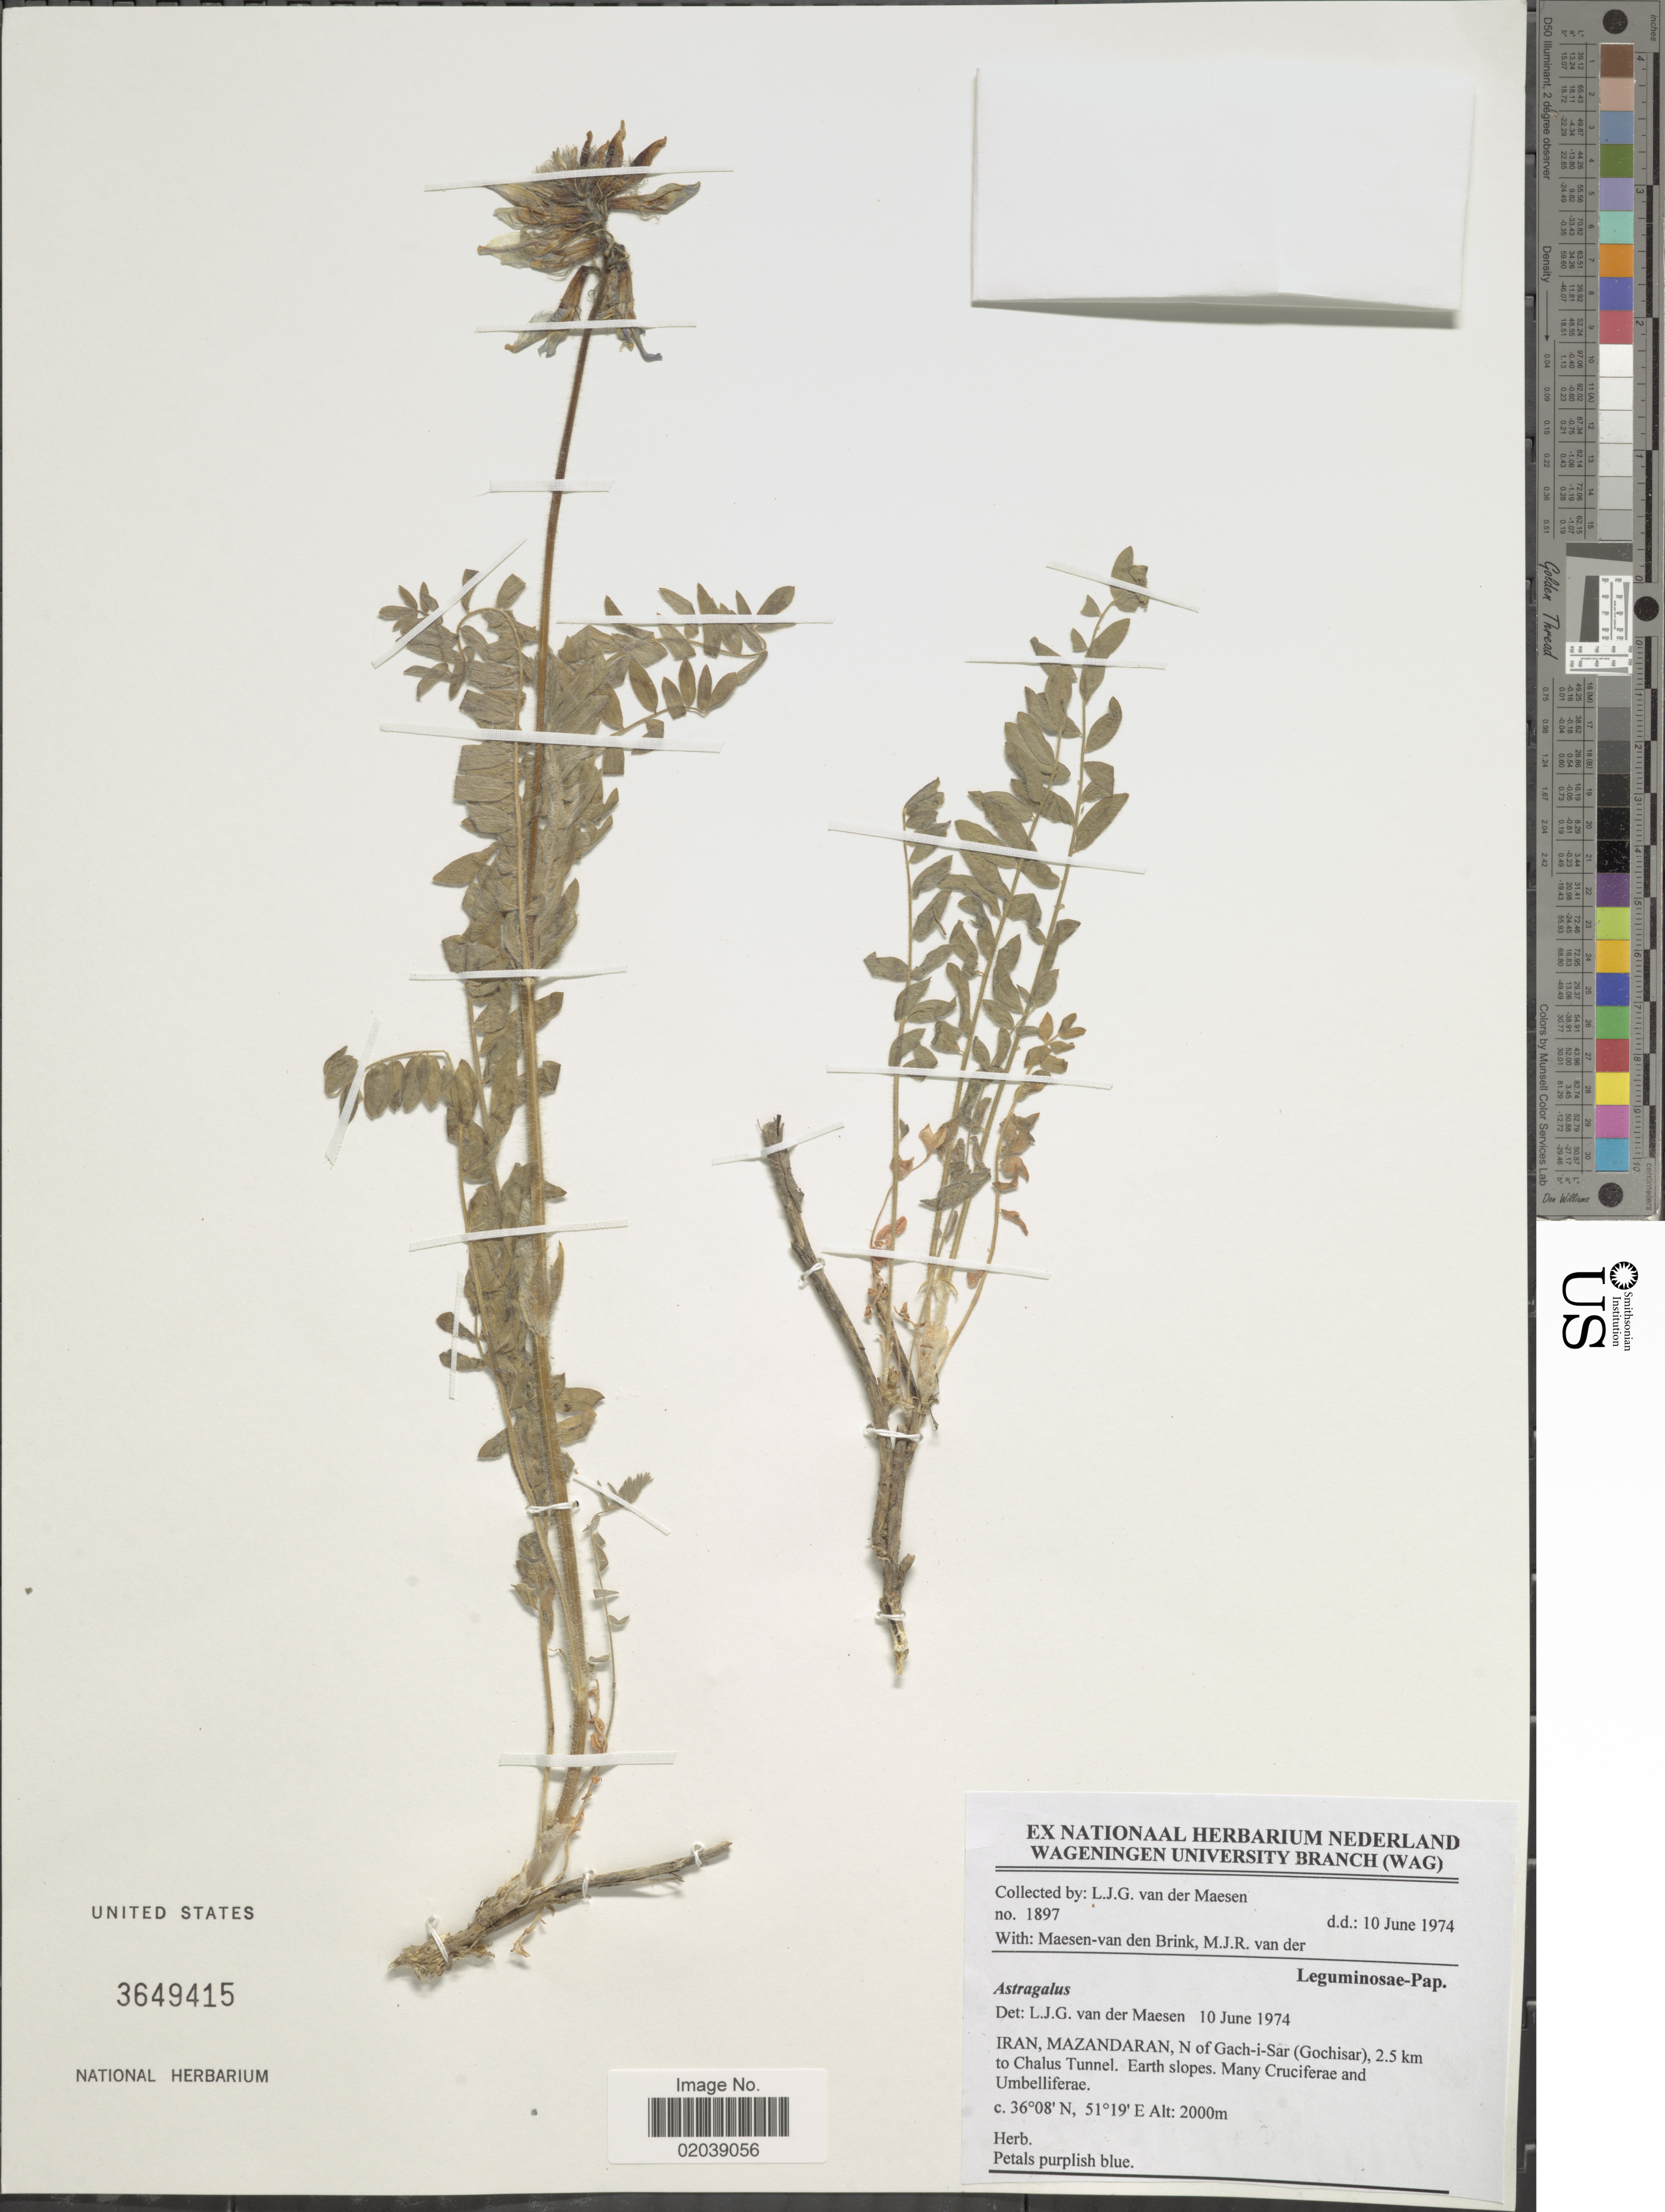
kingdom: Plantae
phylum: Tracheophyta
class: Magnoliopsida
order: Fabales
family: Fabaceae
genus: Astragalus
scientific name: Astragalus sp.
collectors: L. van der Maesen & v. M. J. R.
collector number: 1897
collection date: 1974-06-10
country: Iran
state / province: Mazandaran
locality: Iran, Mazandaran, N of Gach-i-Sar (Gochisar), 2.5 km to Chalus Tunnel, Earth slopes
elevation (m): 2000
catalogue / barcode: US 3649415